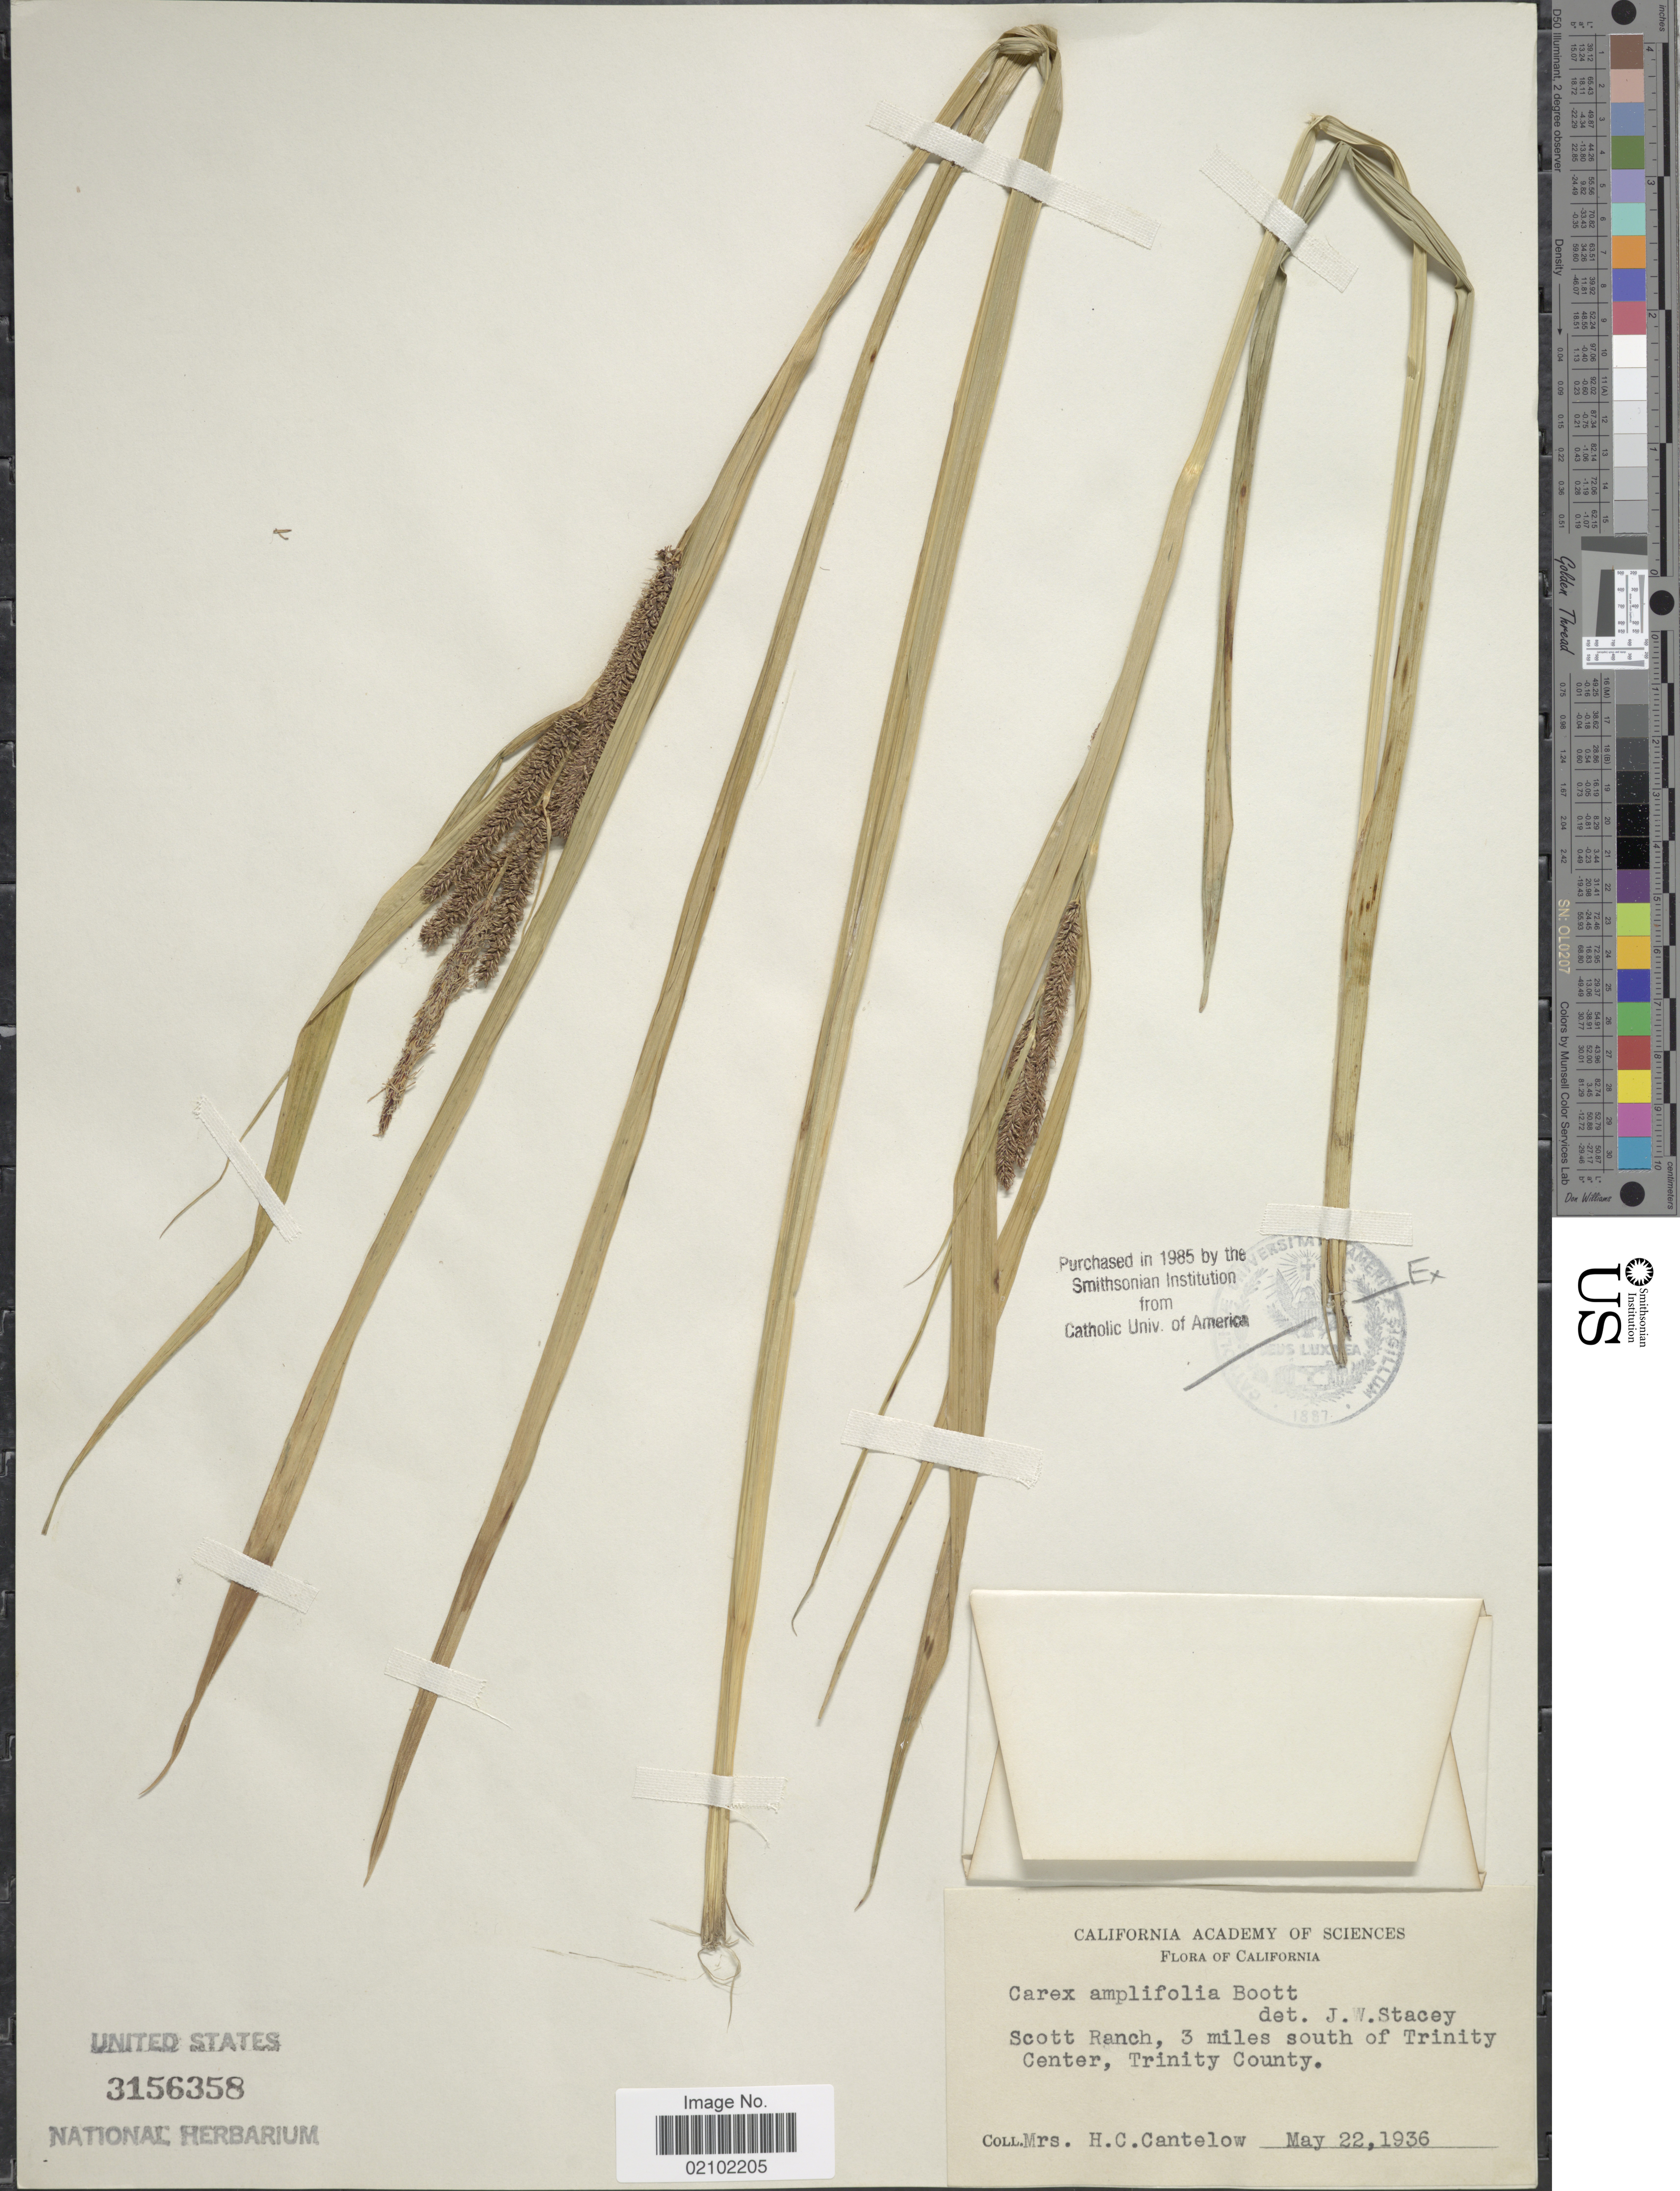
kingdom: Plantae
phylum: Tracheophyta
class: Liliopsida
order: Poales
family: Cyperaceae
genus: Carex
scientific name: Carex amplifolia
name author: Boott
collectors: H. Cantelow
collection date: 1936-05-22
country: United States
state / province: California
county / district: Trinity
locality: Scott Ranch, 3 miles south of Trinity Center, Trinity County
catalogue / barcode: US 3156358